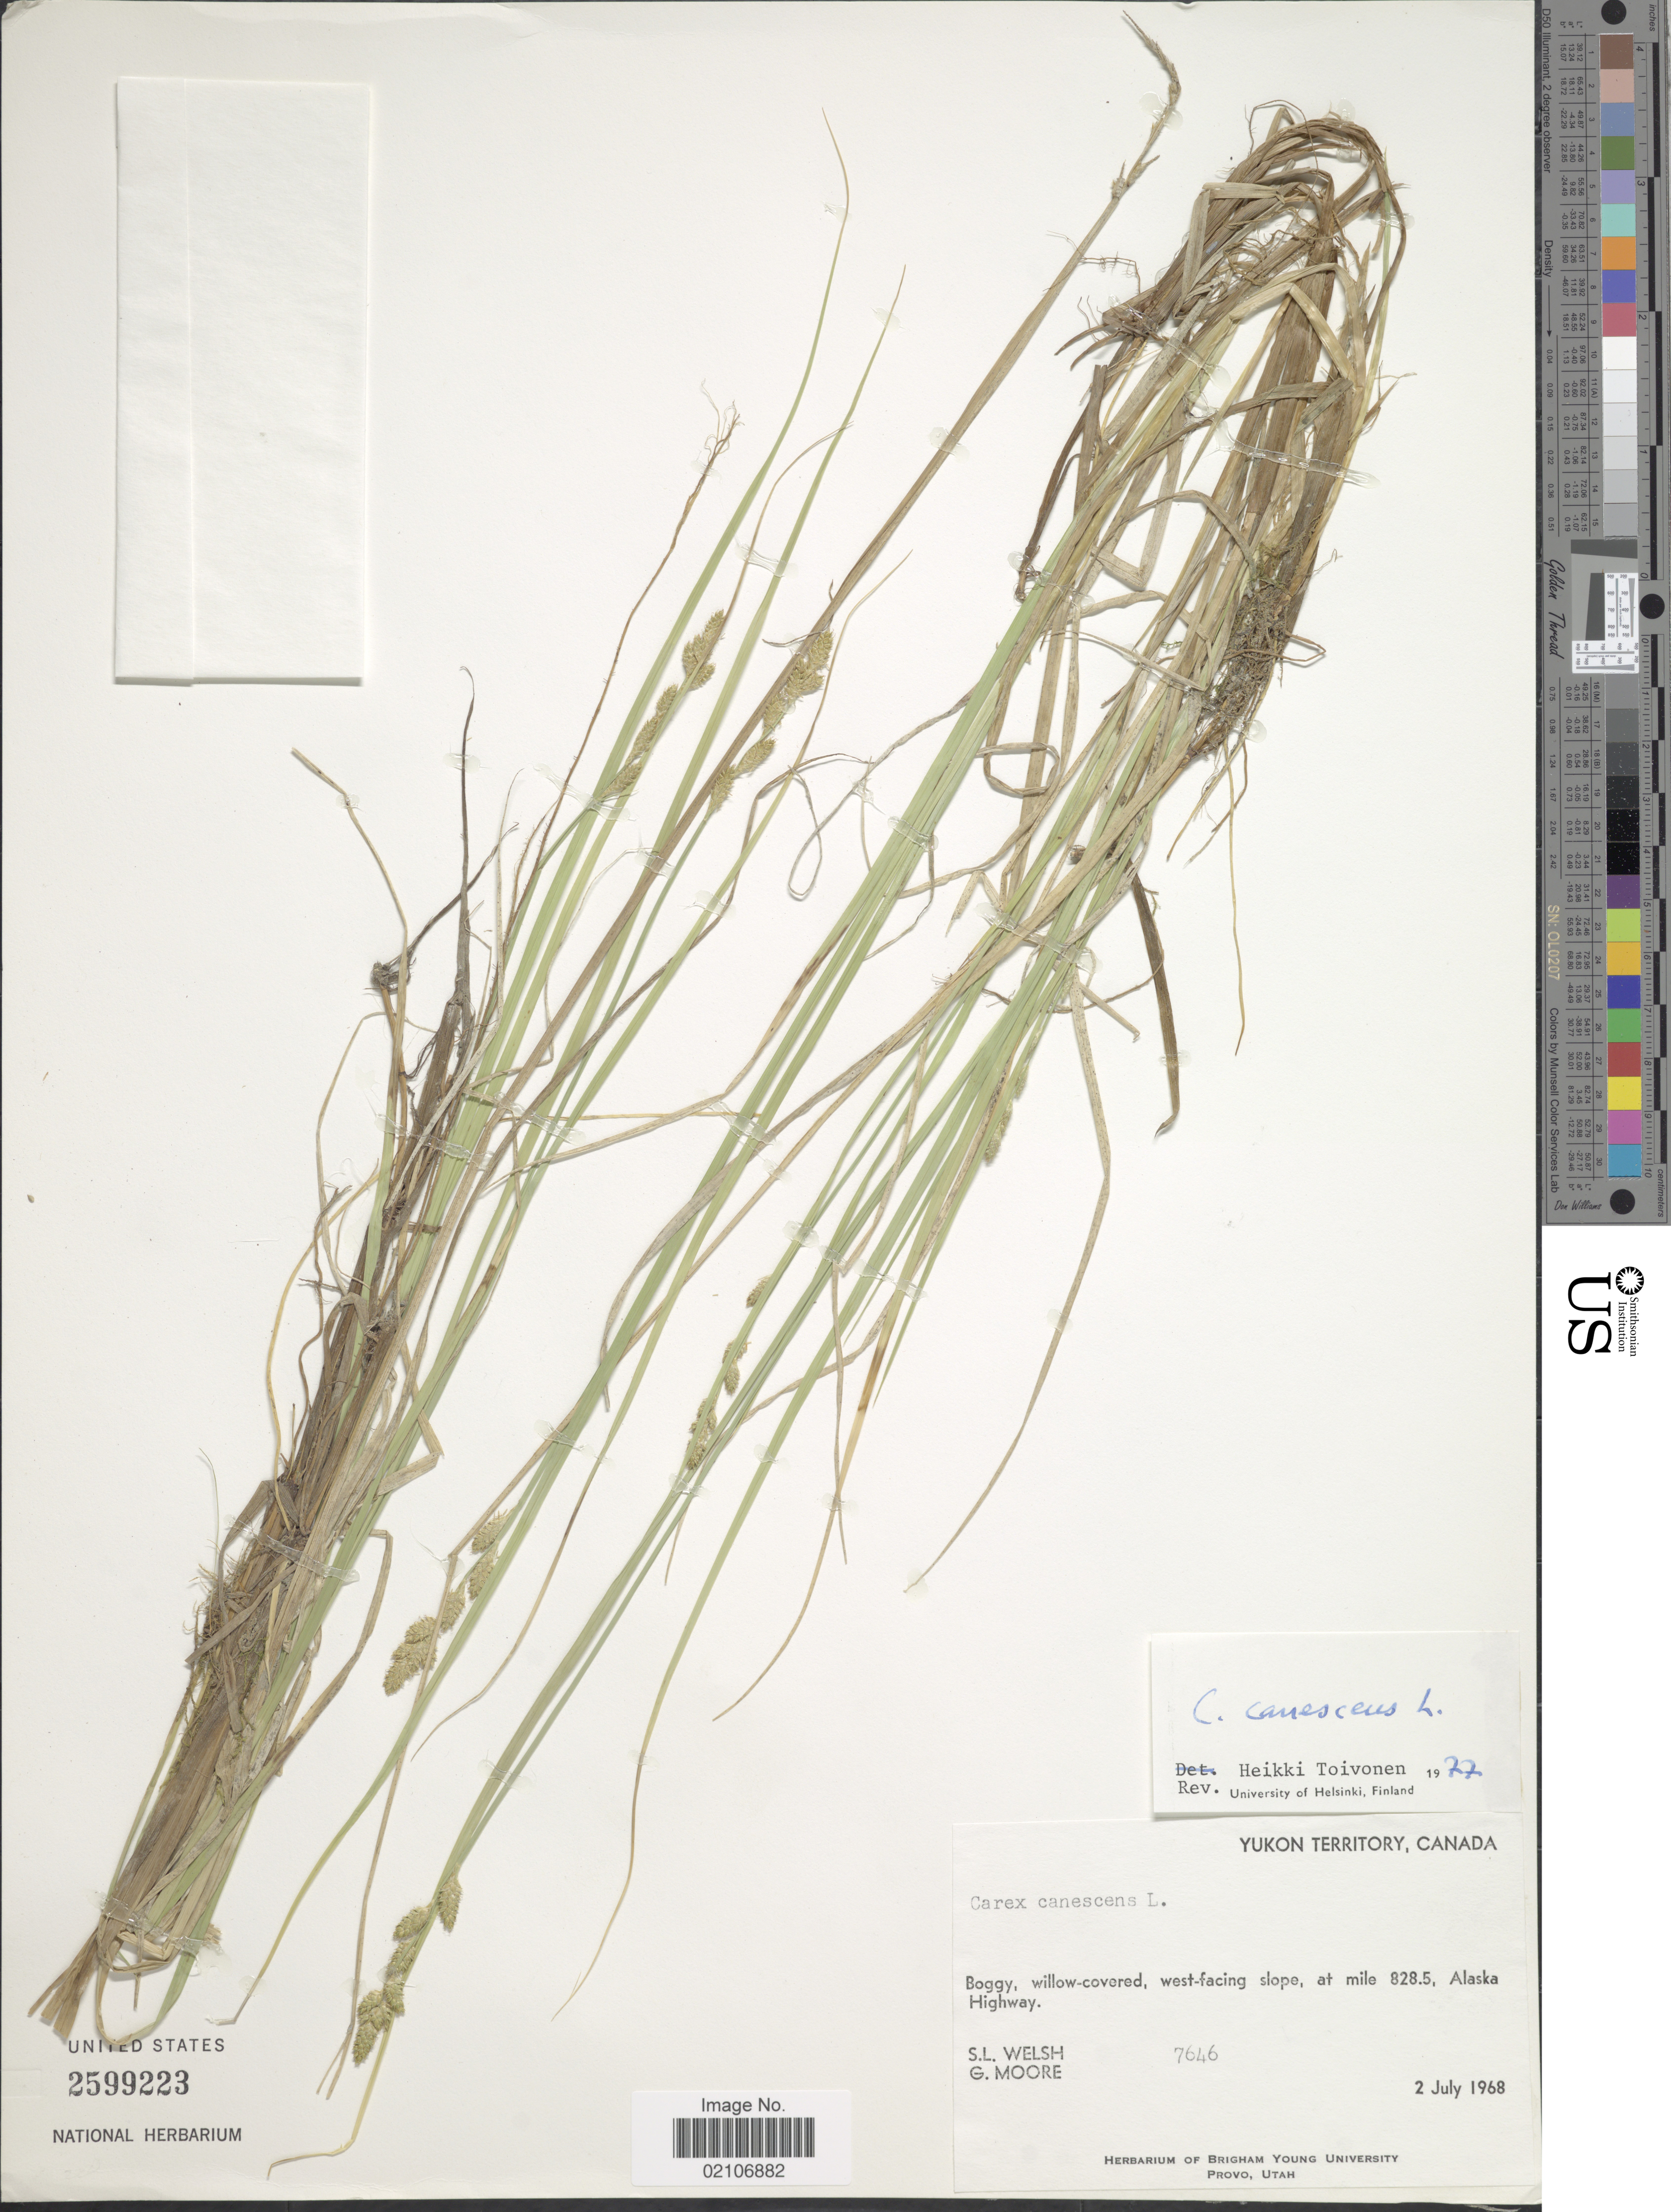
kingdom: Plantae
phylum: Tracheophyta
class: Liliopsida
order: Poales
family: Cyperaceae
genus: Carex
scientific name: Carex canescens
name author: L.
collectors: S. Welsh & G. Moore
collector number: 7646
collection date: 1968-07-02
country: Canada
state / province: Yukon Territory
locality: West facing slope, at mile 828.5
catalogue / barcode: US 2599223